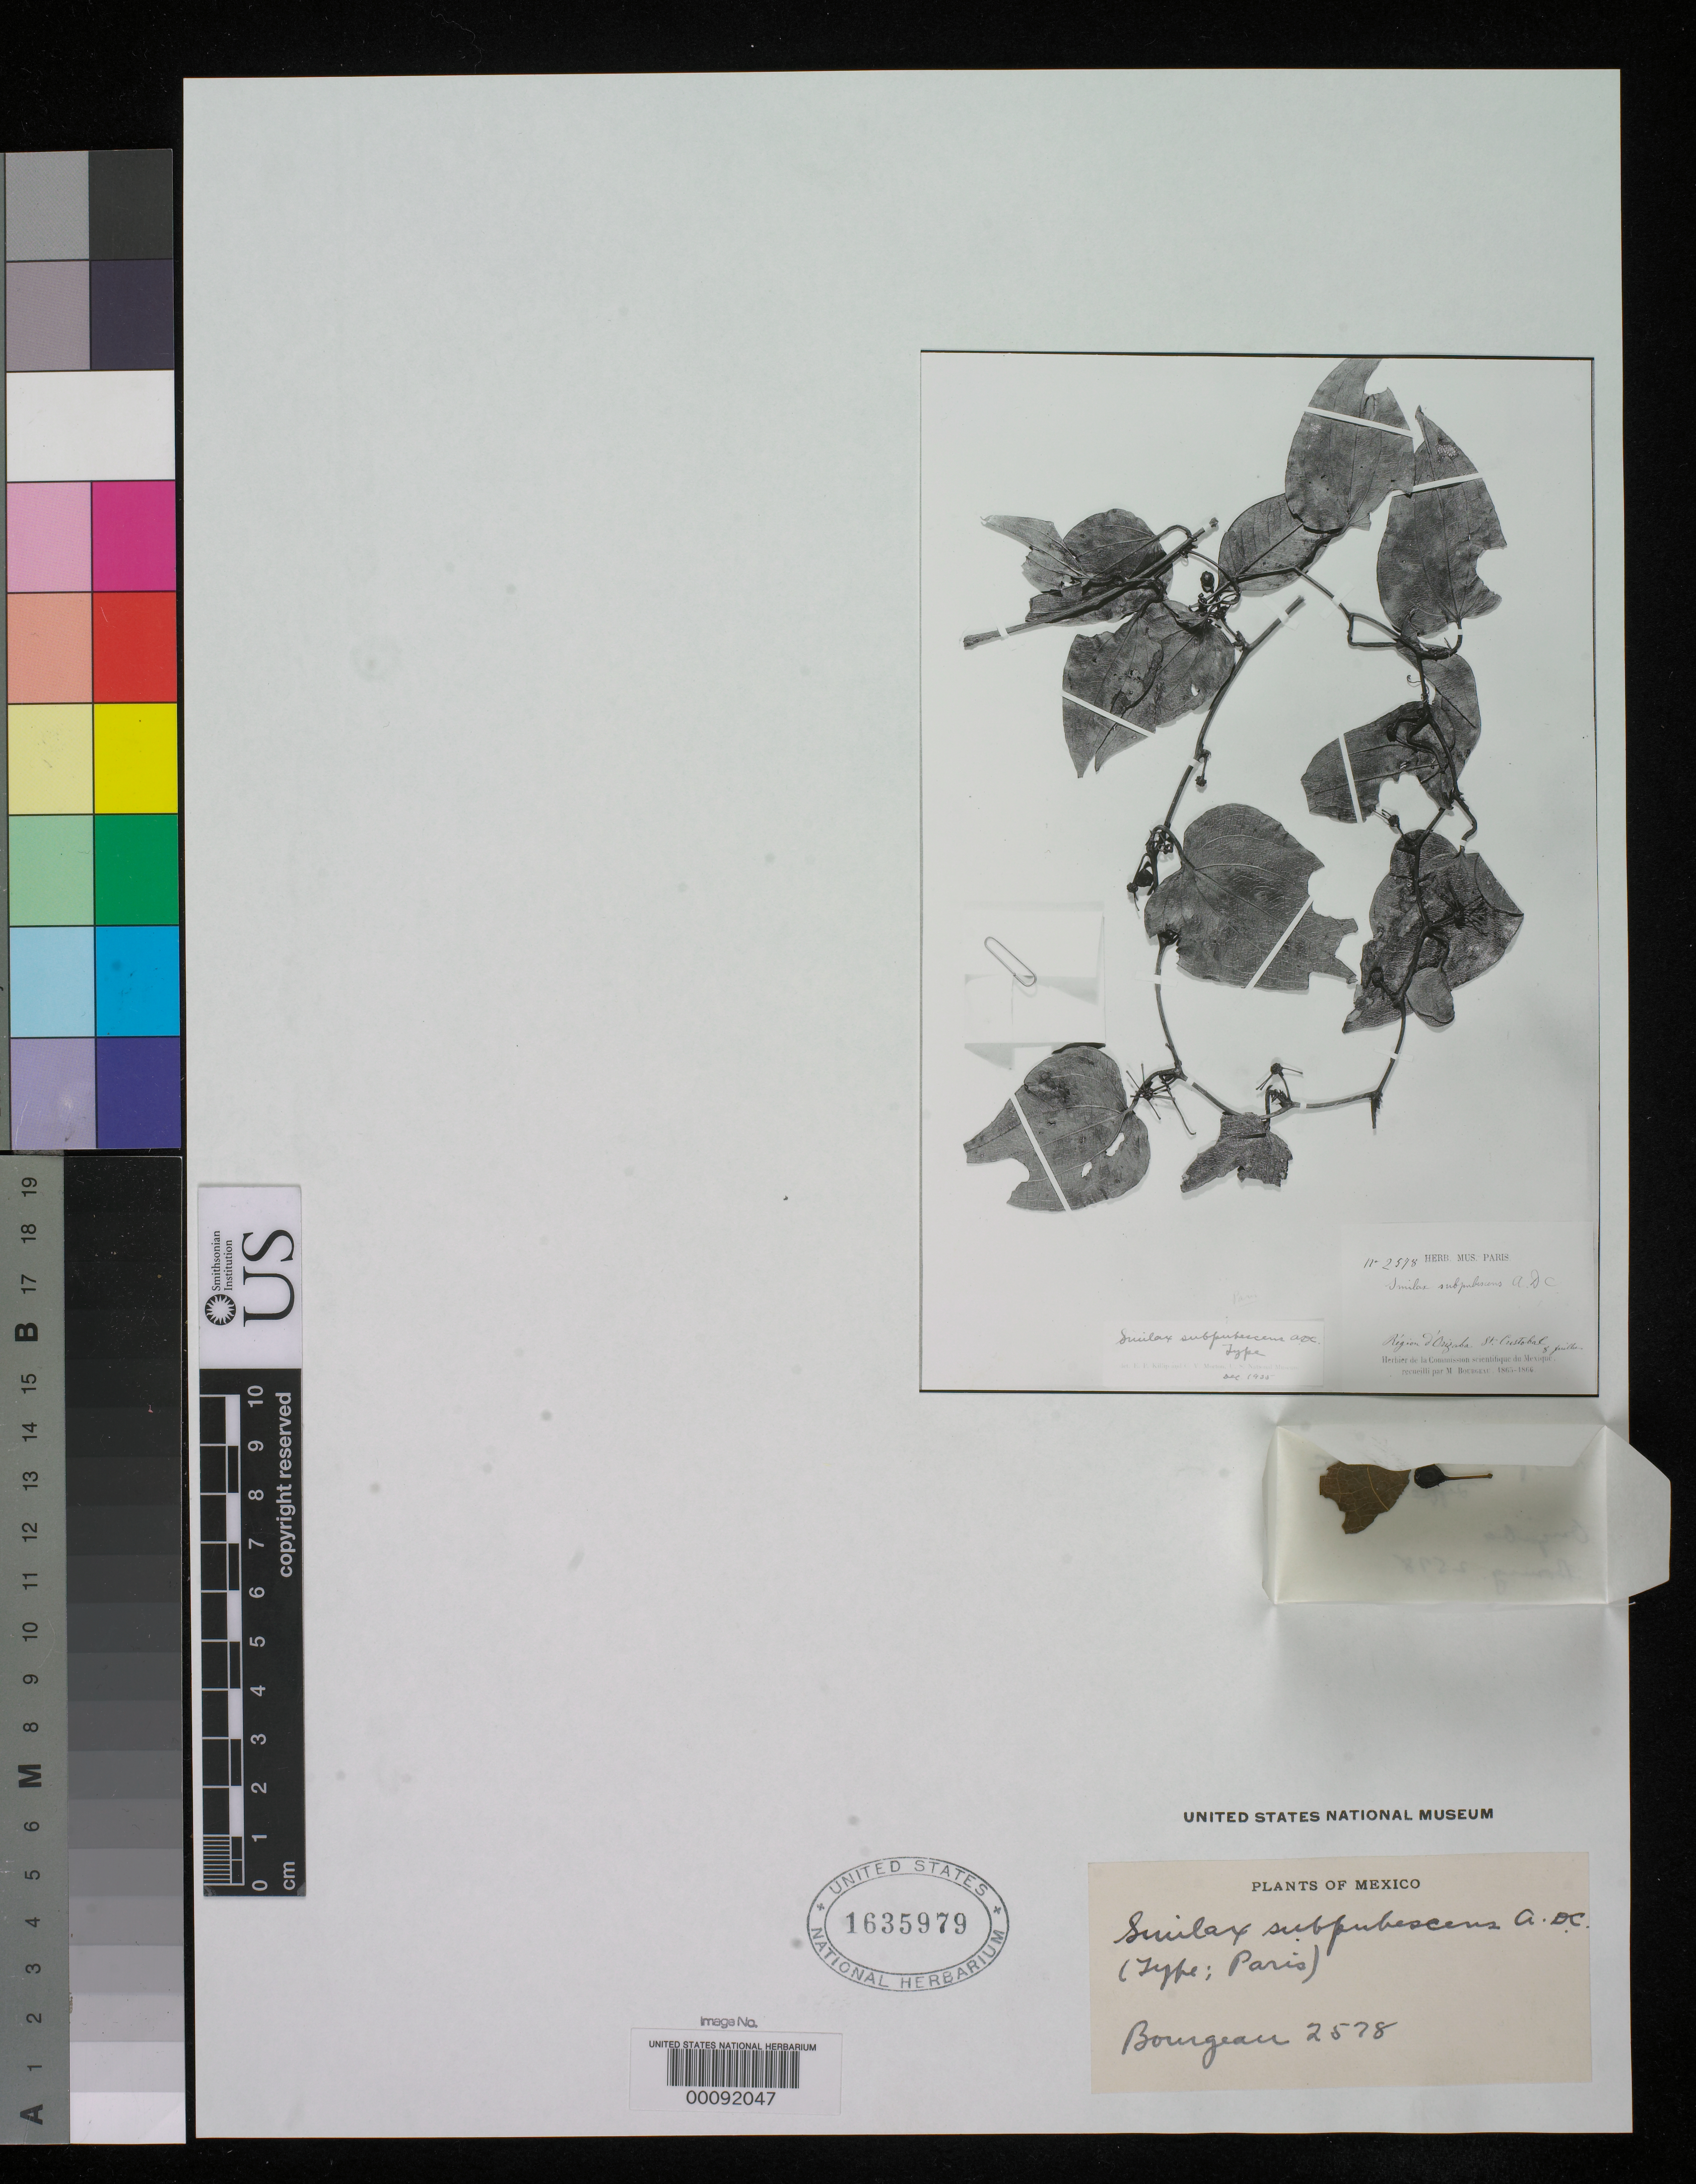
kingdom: Plantae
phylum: Tracheophyta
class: Liliopsida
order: Liliales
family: Smilacaceae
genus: Smilax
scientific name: Smilax subpubescens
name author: A. DC.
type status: Type Collection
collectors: E. Bourgeau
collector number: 2578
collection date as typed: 1865 to -- --- 1866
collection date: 1865/1866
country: Mexico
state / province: Veracruz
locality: Orizaba, San Cristobal.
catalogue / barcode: US 1635979